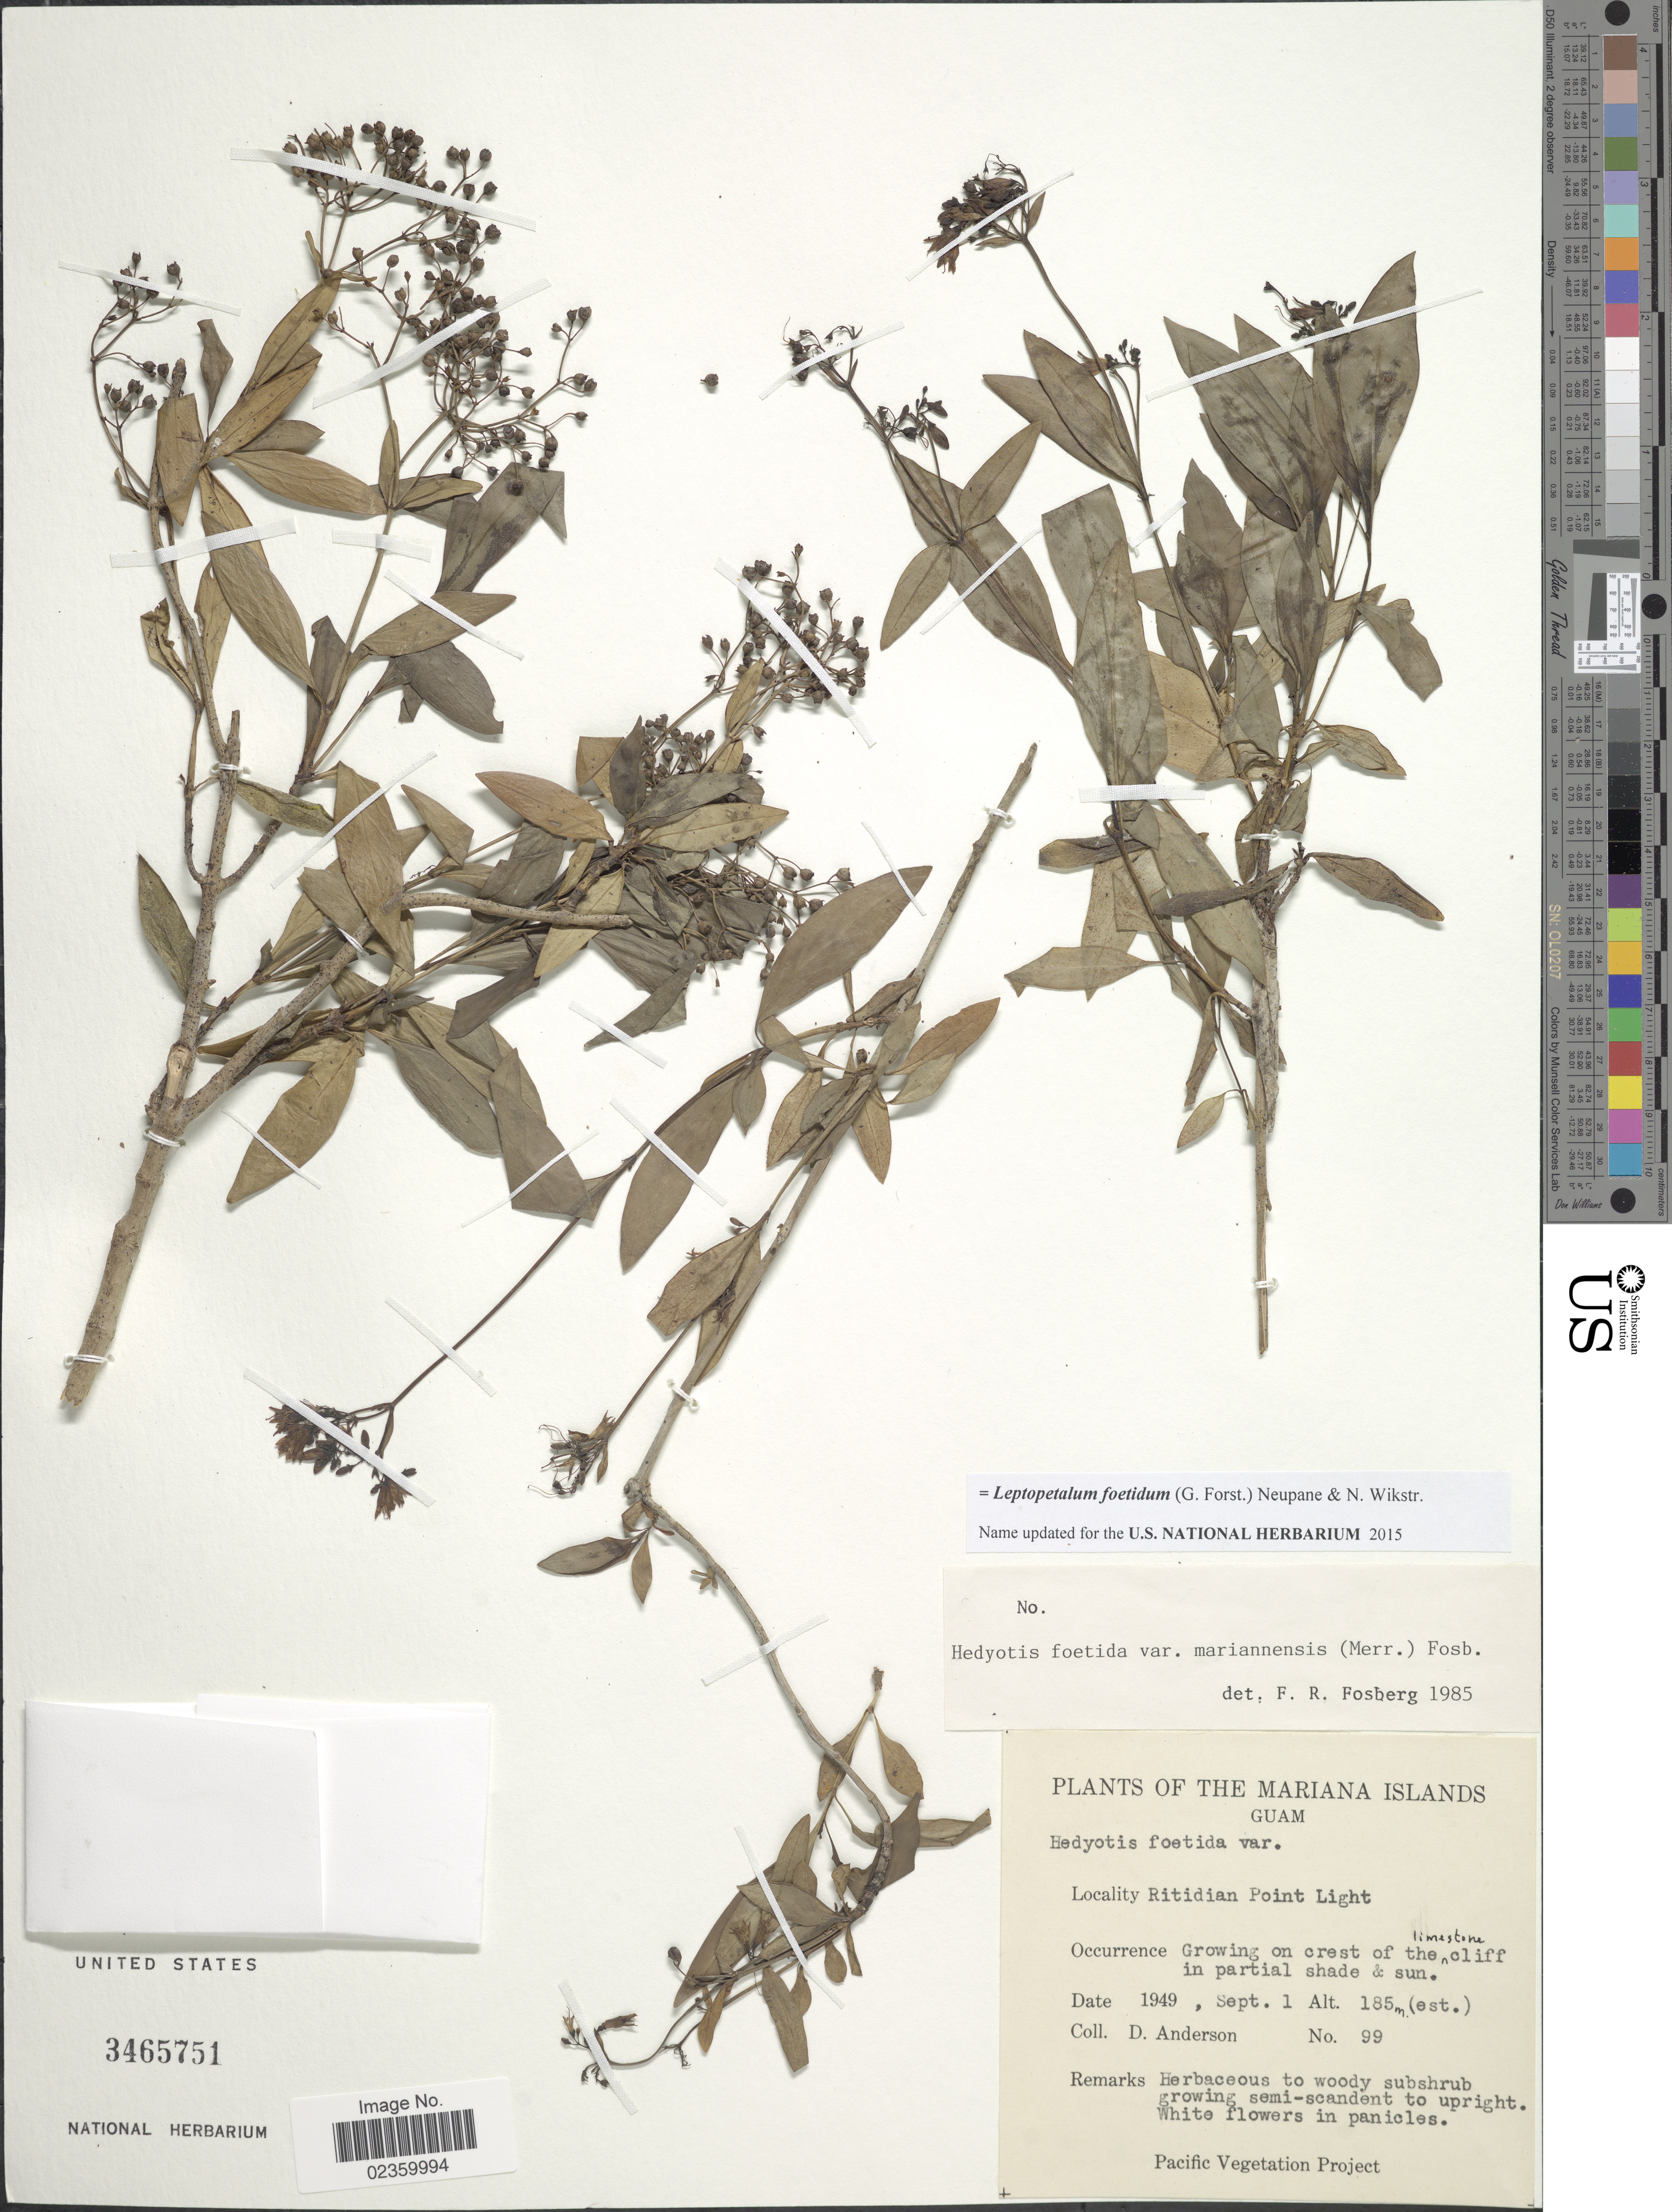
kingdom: Plantae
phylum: Tracheophyta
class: Magnoliopsida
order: Gentianales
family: Rubiaceae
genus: Leptopetalum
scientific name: Leptopetalum foetidum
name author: (G. Forst.) Neupane & N. Wikstr.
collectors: D. Anderson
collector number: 99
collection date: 1949-09-01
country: Guam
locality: The Mariana Islands. Ritidian Point Light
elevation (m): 185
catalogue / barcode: US 3465751